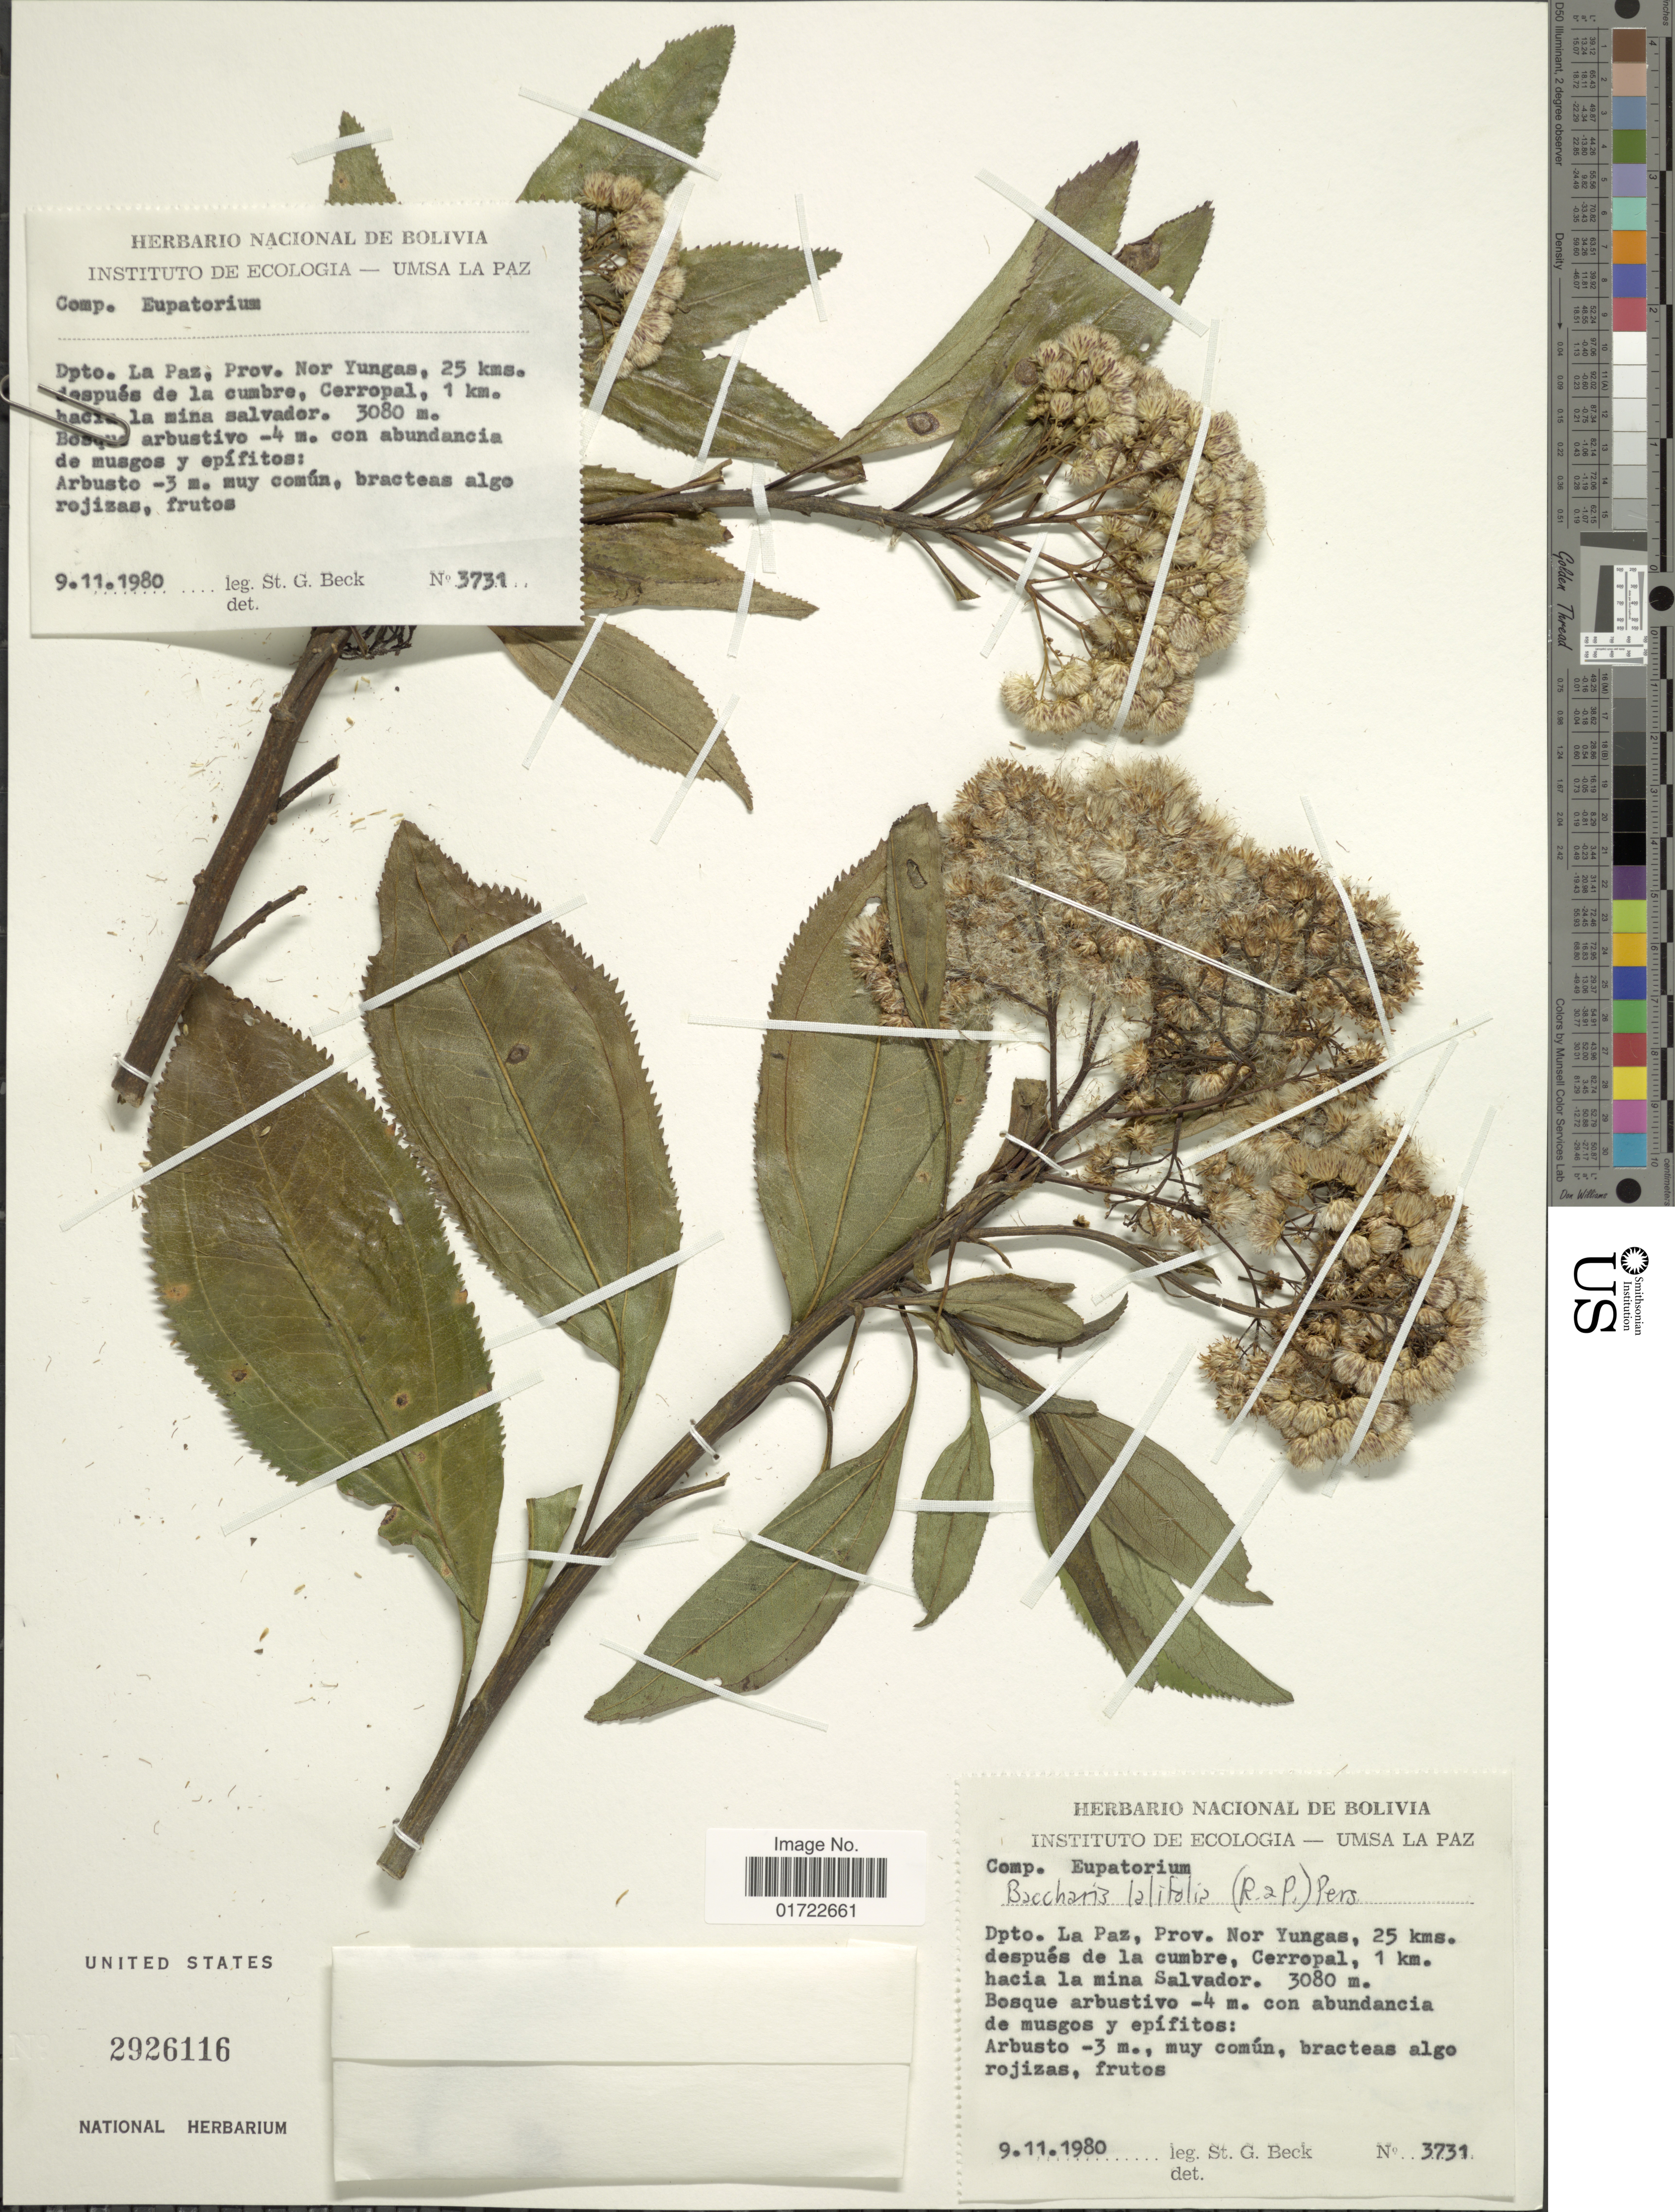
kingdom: Plantae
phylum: Tracheophyta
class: Magnoliopsida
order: Asterales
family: Asteraceae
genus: Baccharis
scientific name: Baccharis latifolia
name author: (Ruiz & Pav.) Pers.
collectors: S. G. Beck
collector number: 3731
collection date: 1980-11-09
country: Bolivia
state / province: La Paz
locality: Dpto. La Paz, Prov. Nor Yungas, 25 kms. después de la cumbre, 1 km. hacia la mina salvador.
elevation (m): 3080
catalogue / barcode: US 2926116